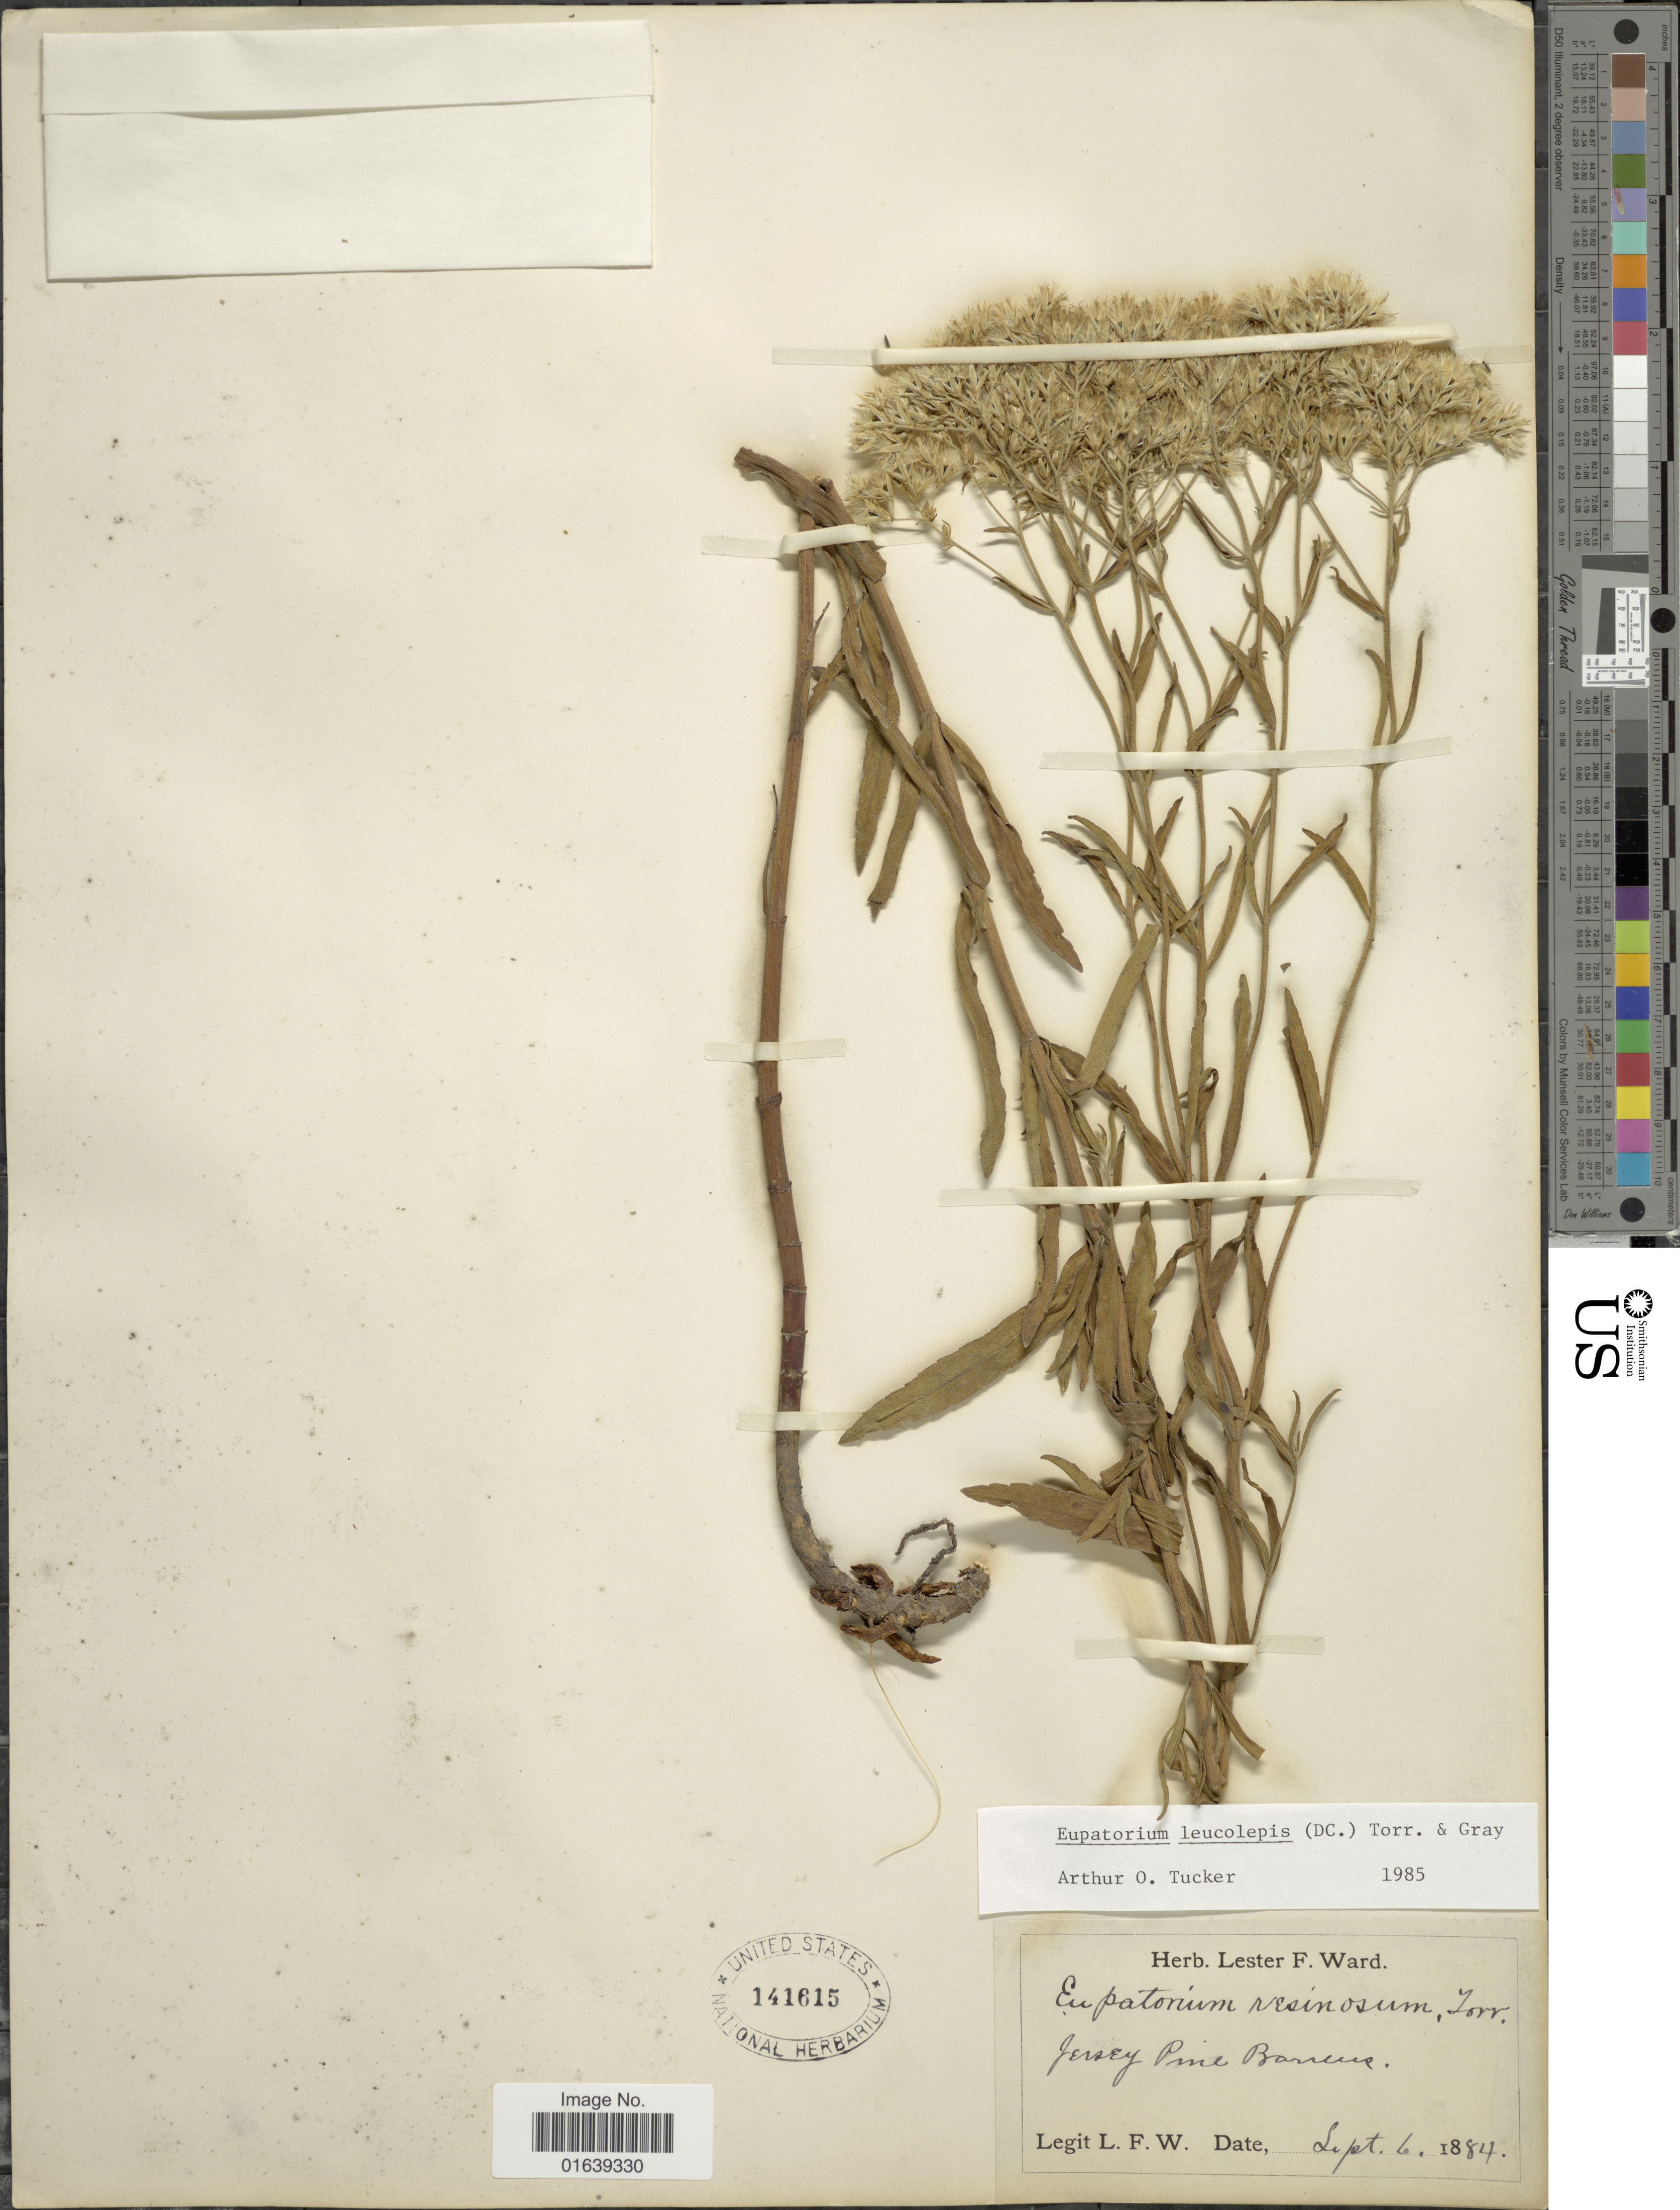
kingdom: Plantae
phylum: Tracheophyta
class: Magnoliopsida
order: Asterales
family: Asteraceae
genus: Eupatorium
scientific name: Eupatorium leucolepis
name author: (DC.) Torr. & A. Gray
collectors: L. F. Ward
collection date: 1884-09-06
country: United States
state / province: New Jersey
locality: Jersey Pine Barrens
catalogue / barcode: US 141615